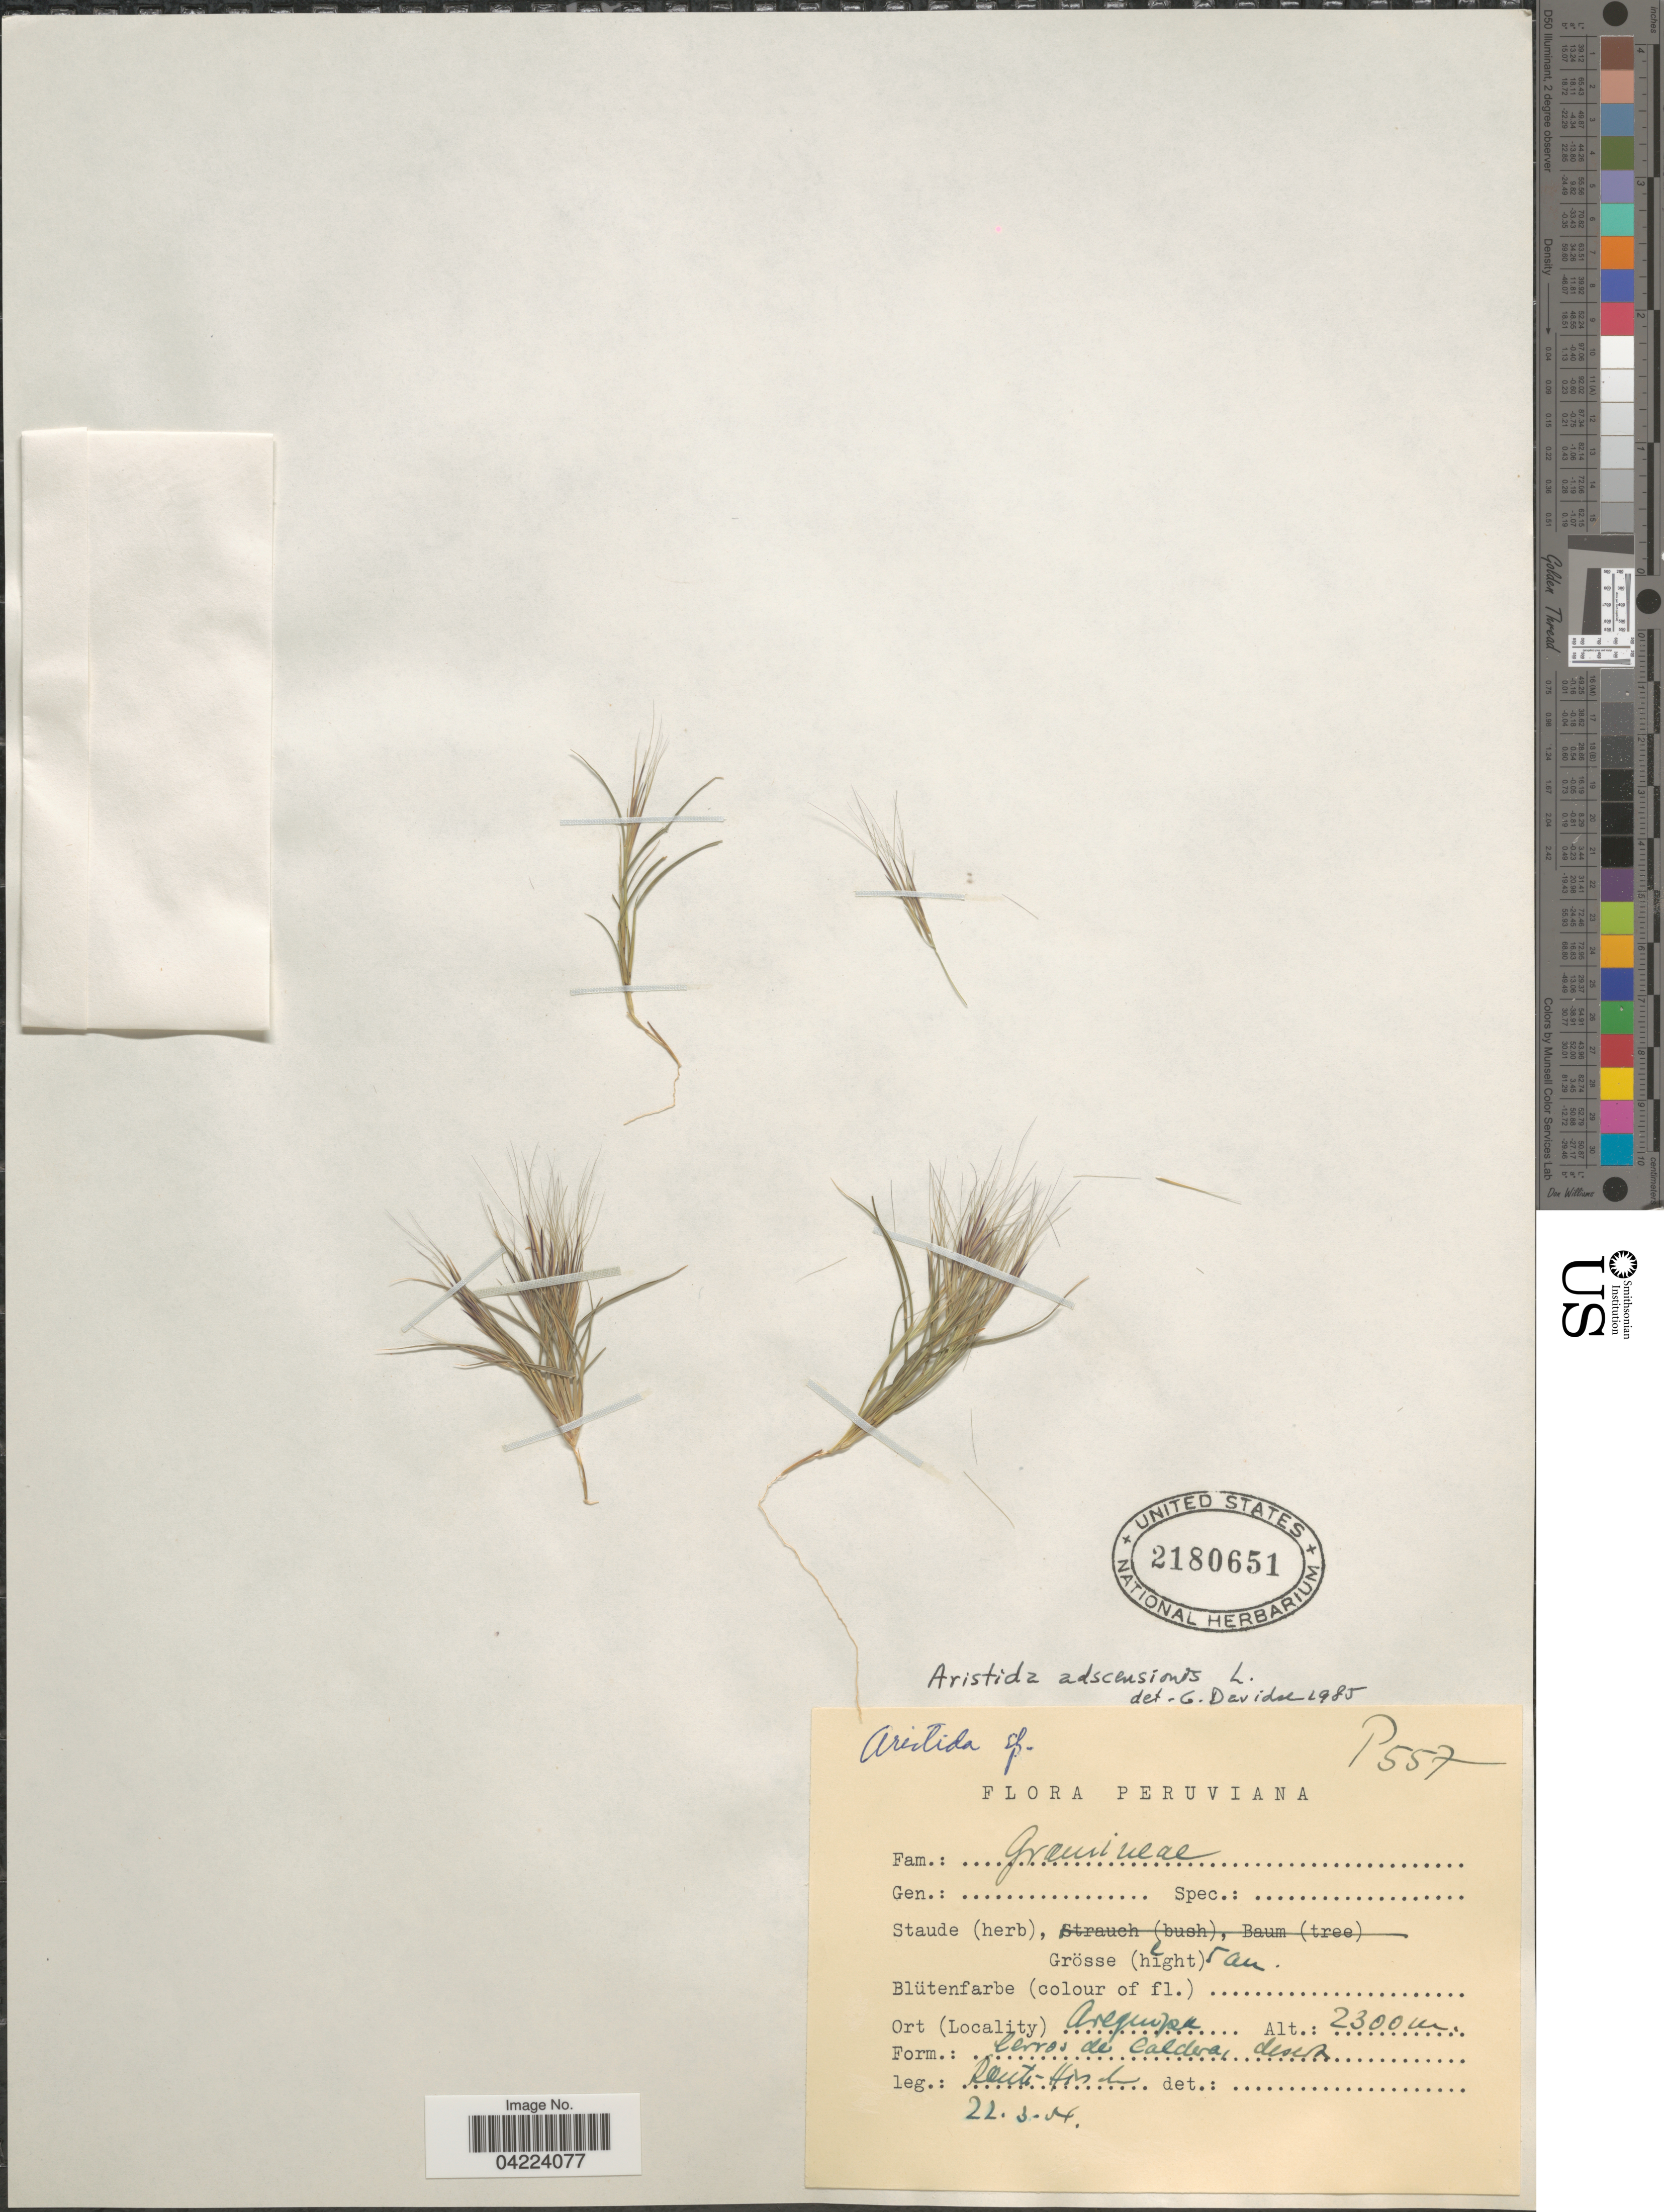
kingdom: Plantae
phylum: Tracheophyta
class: Liliopsida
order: Poales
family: Poaceae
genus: Aristida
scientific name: Aristida adscensionis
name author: L.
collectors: W. Rauh & G. Hirsch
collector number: P557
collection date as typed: Transcribed d/m/y: 22/3/54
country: Peru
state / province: Apurímac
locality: Cerros de Caldera.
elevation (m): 2300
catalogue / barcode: US 2180651